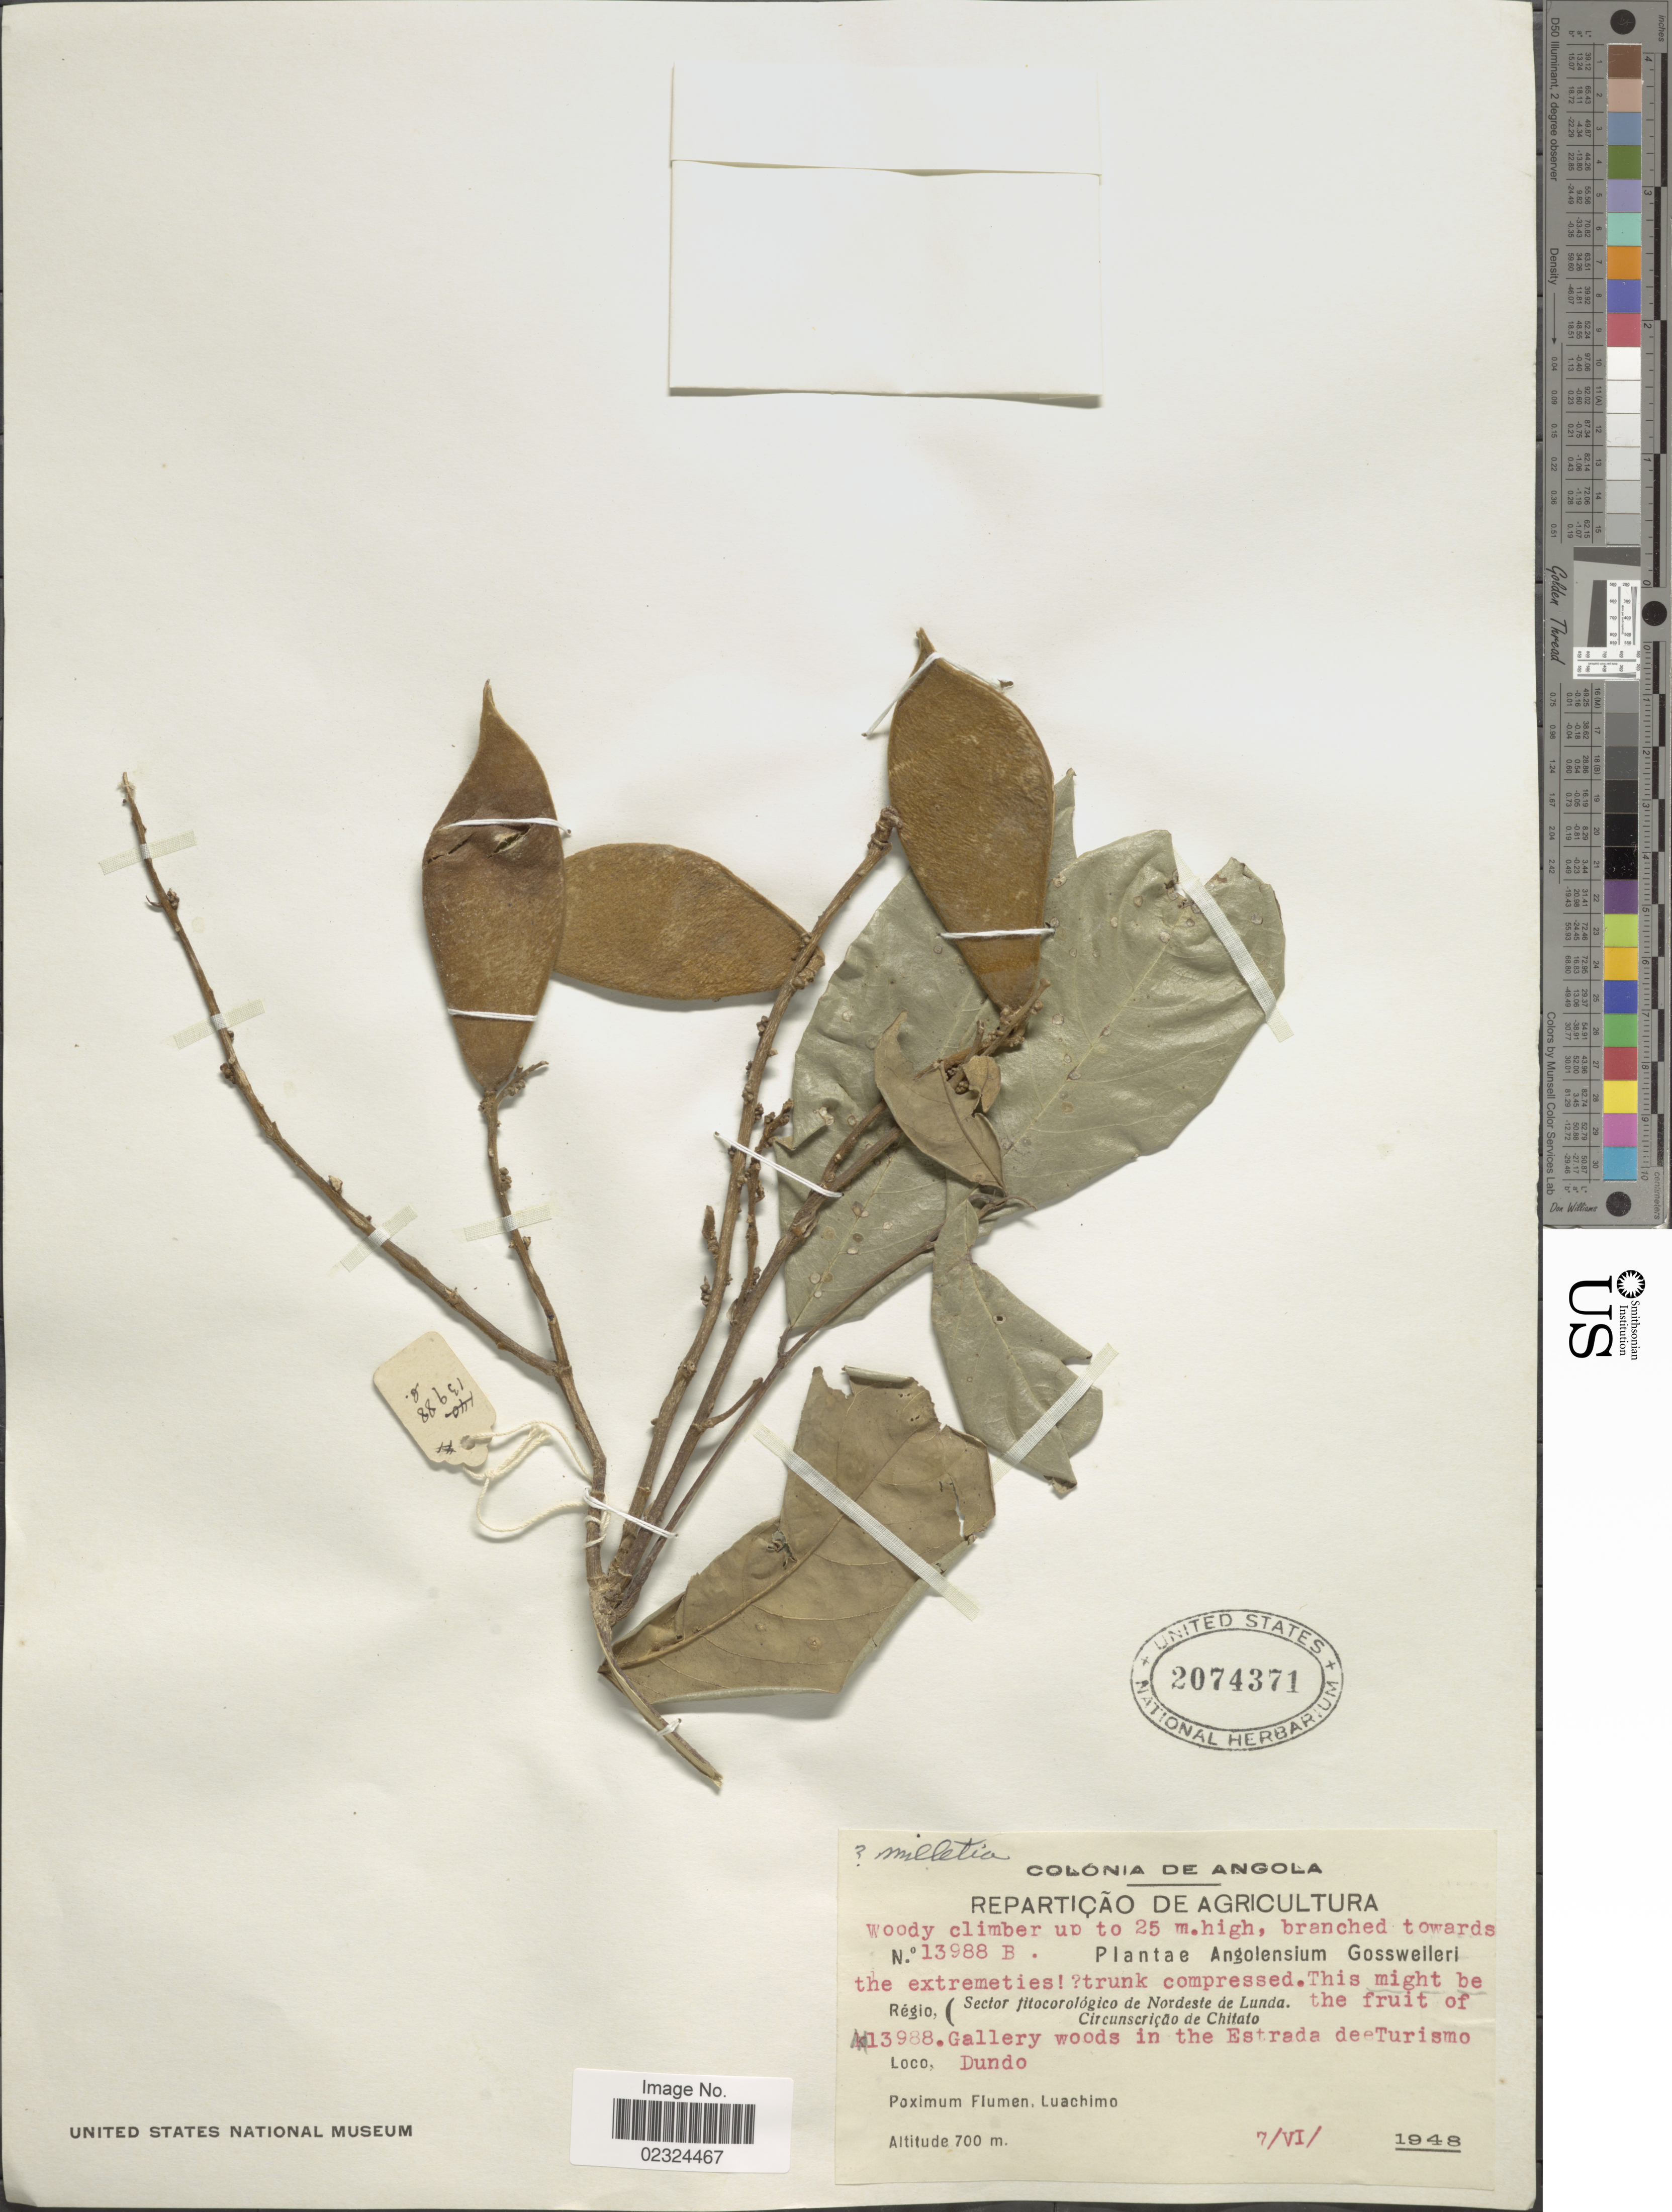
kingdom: Plantae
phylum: Tracheophyta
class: Magnoliopsida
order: Fabales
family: Fabaceae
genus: Millettia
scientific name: Millettia sp.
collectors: -. Gossweiler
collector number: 13988B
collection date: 1948-06-07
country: Angola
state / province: Lunda Norte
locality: Sector fitocorologico de Nordeste de Lunda. Circunscricao Chitato. Dundo. Poximum Flumen, Luachimo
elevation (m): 700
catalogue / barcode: US 2074371